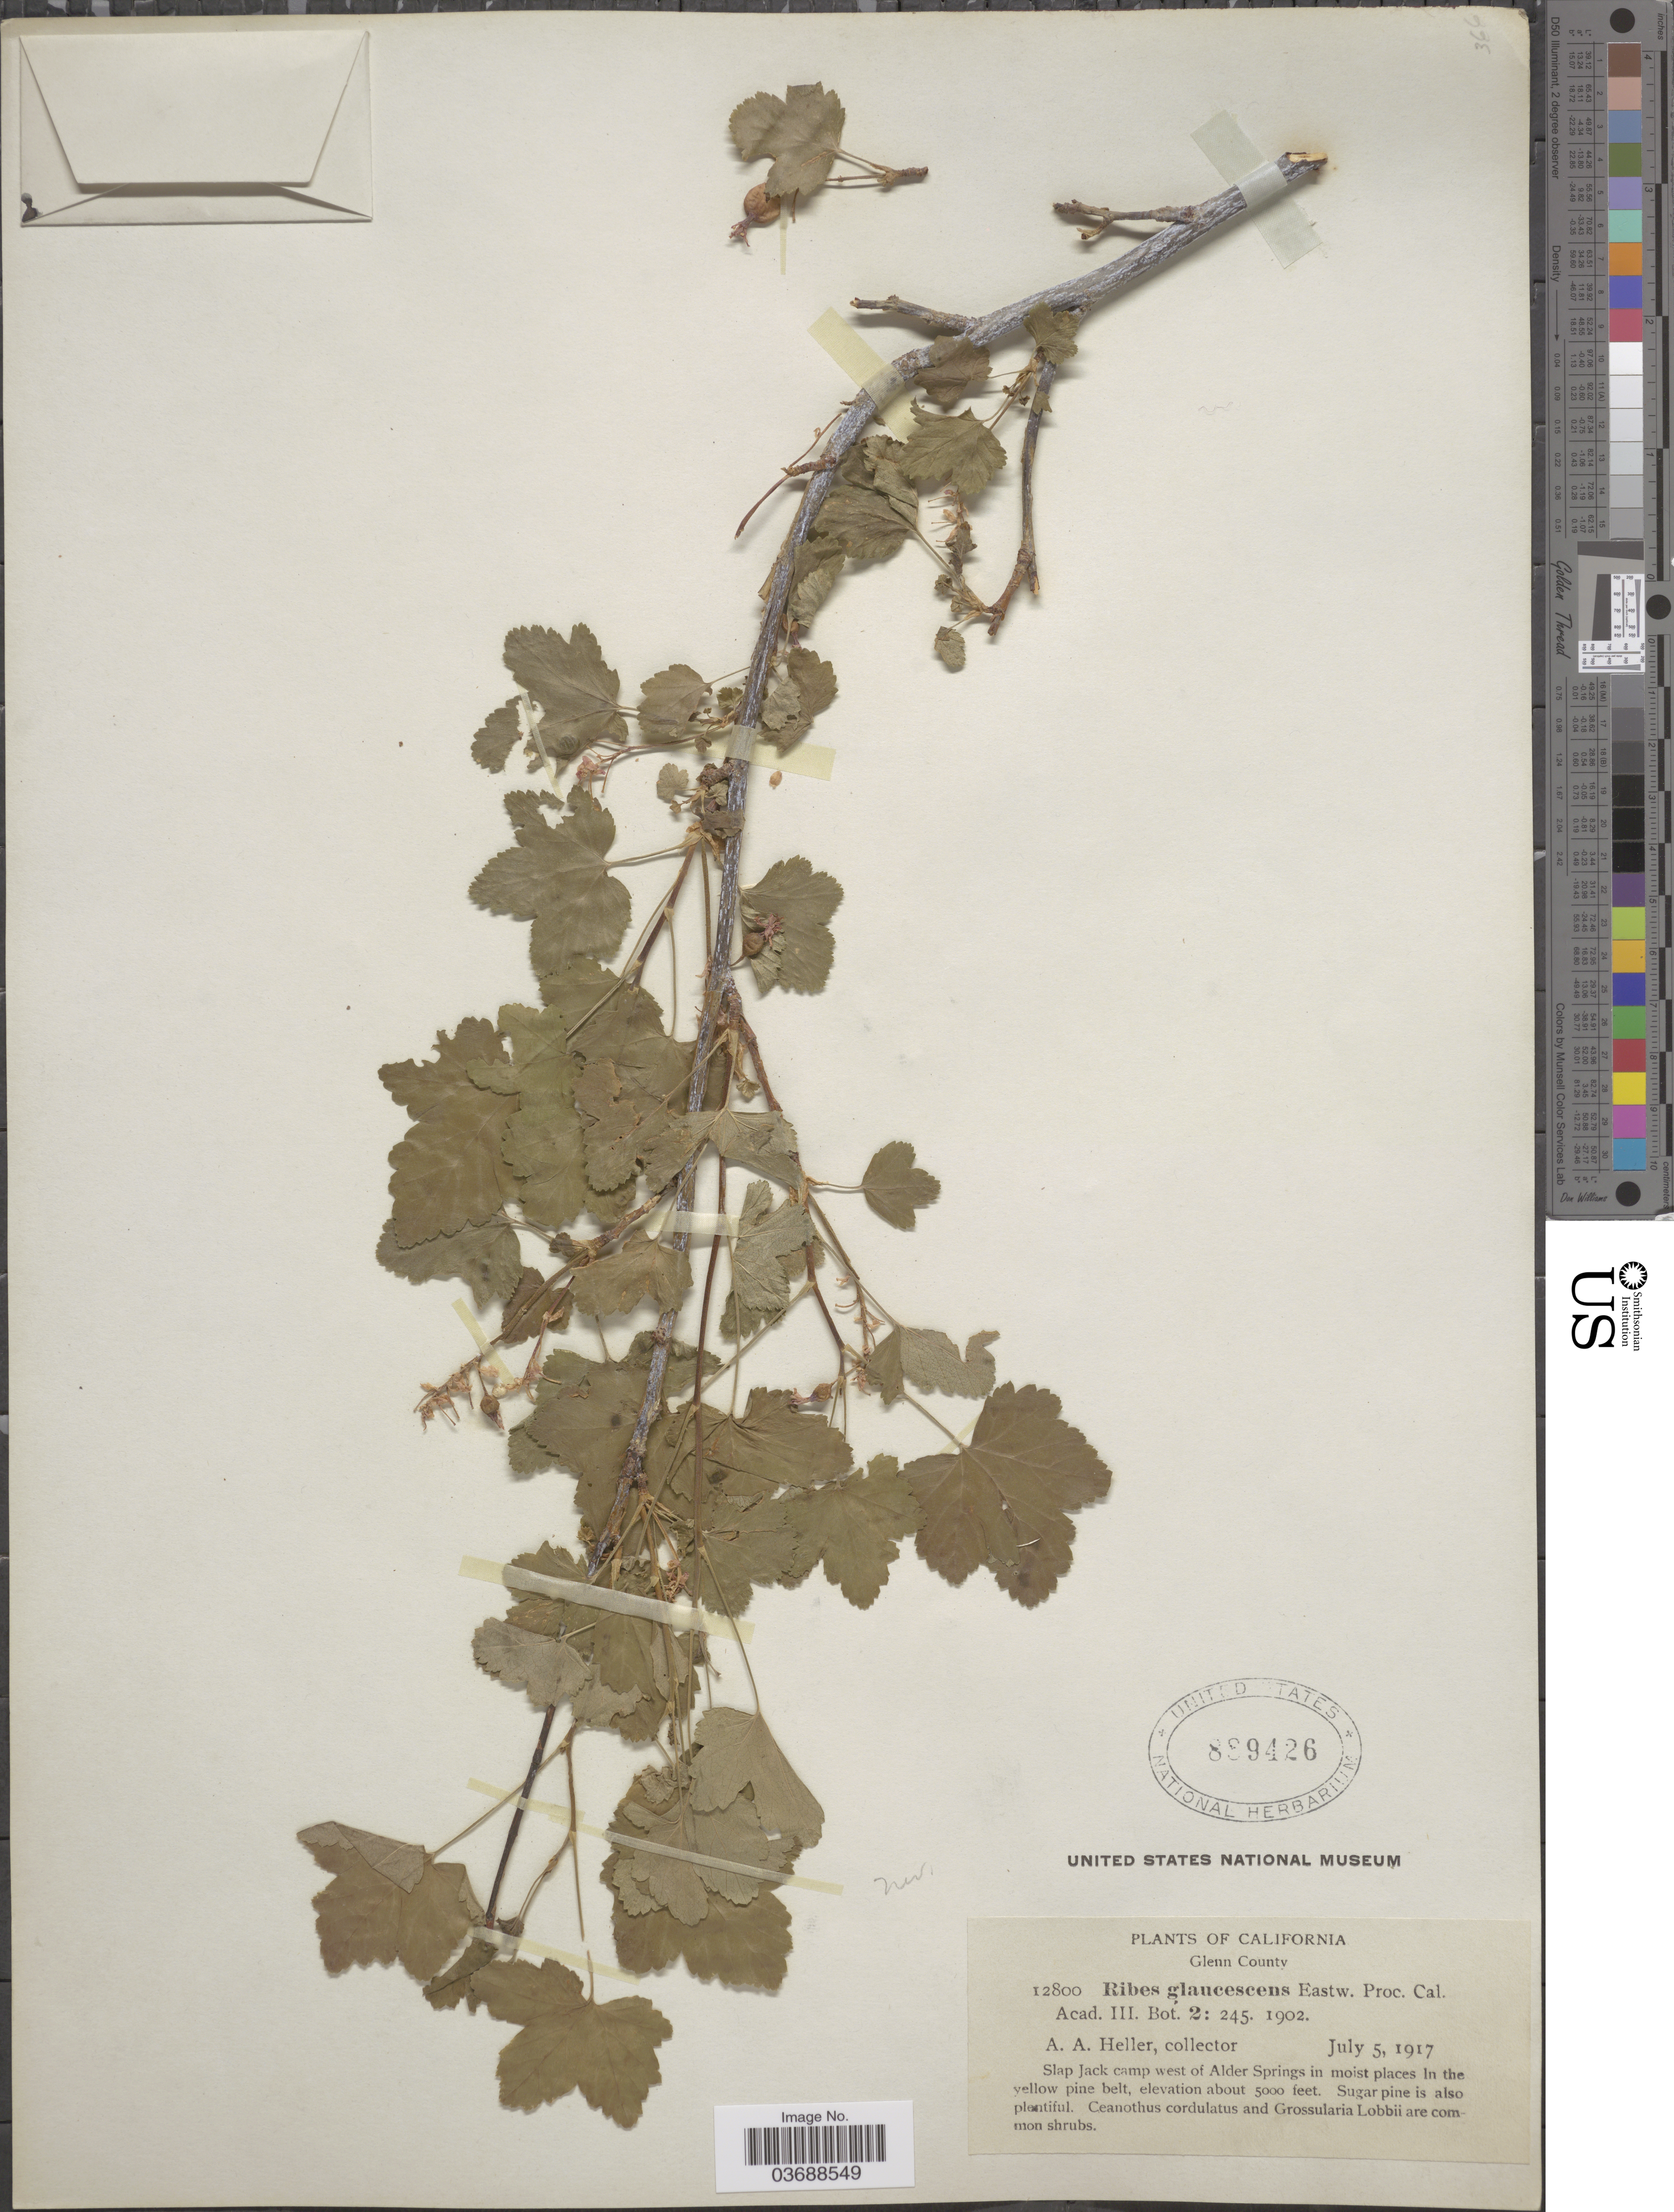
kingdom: Plantae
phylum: Tracheophyta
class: Magnoliopsida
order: Saxifragales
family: Grossulariaceae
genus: Ribes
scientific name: Ribes nevadense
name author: Kellogg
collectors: A. A. Heller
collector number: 12800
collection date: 1917-07-05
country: United States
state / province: California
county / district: Glenn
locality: Glenn County. Slap Jack camp west of Alder Springs.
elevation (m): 1524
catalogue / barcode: US 889426